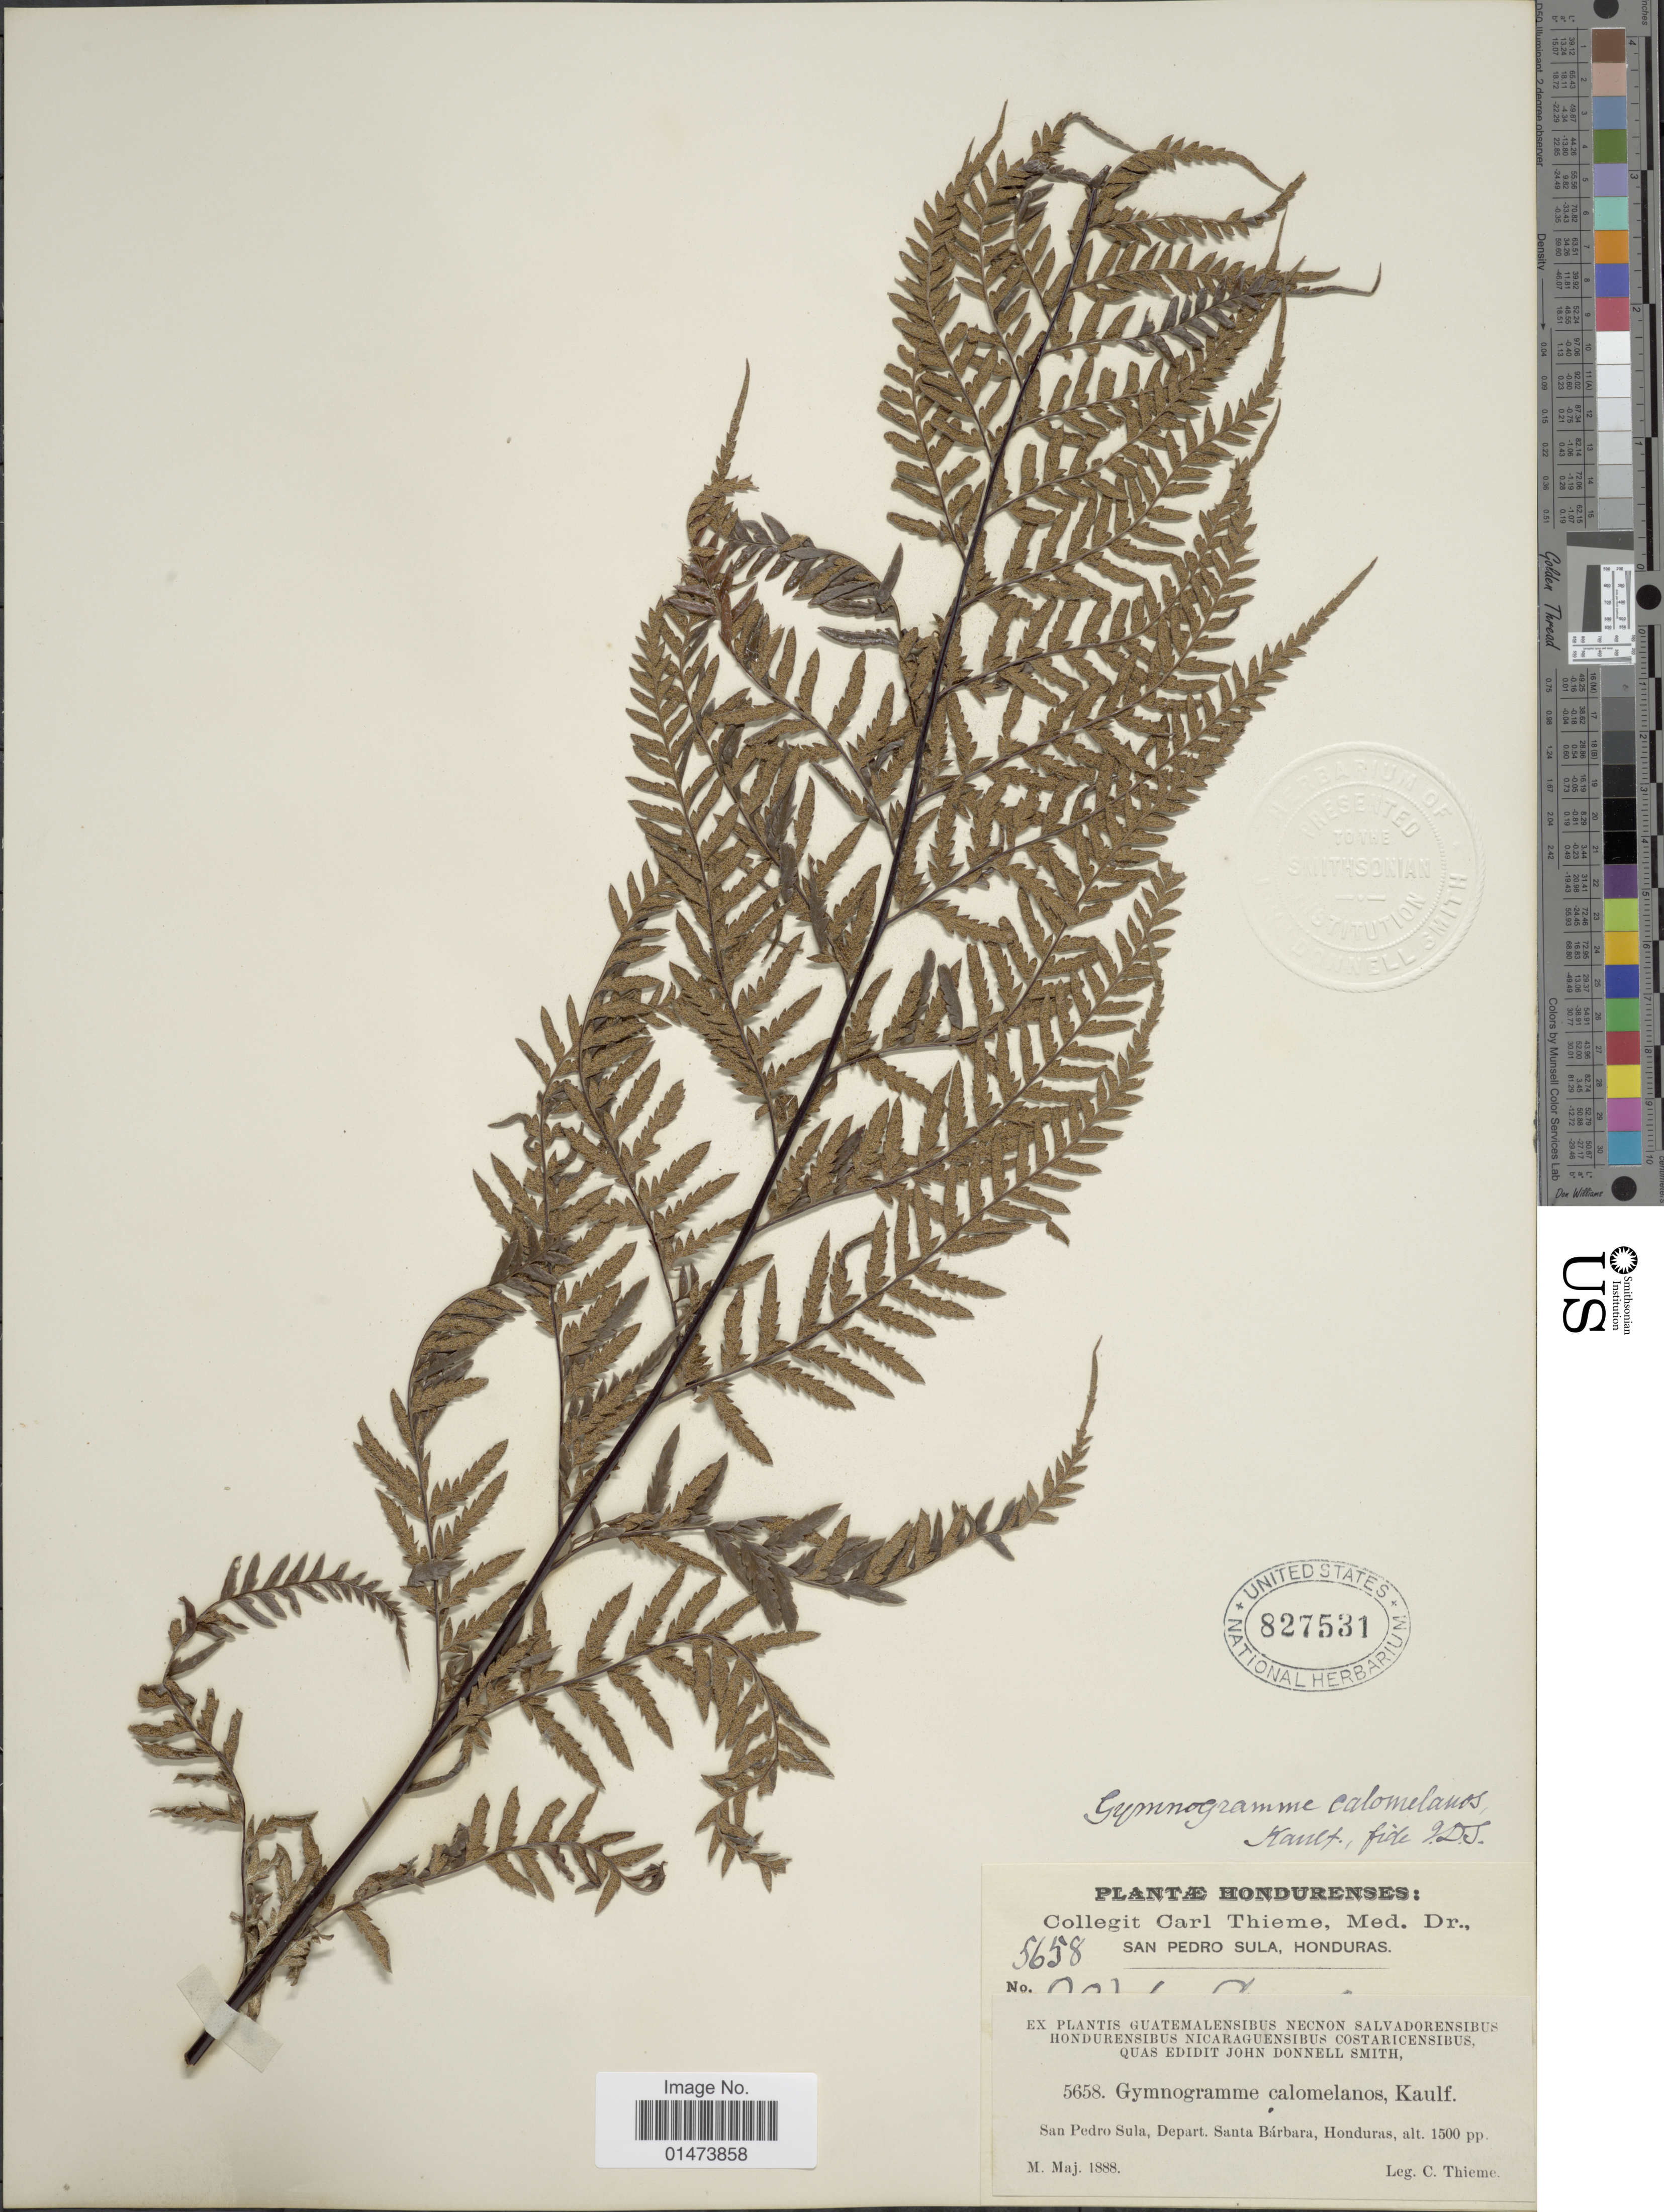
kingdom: Plantae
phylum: Tracheophyta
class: Polypodiopsida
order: Polypodiales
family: Pteridaceae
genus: Pityrogramma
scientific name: Pityrogramma calomelanos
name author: (L.) Link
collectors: C. Thieme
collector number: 5658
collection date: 1888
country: Honduras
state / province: Santa Bárbara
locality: San Pedro Sula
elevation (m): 457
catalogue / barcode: US 827531